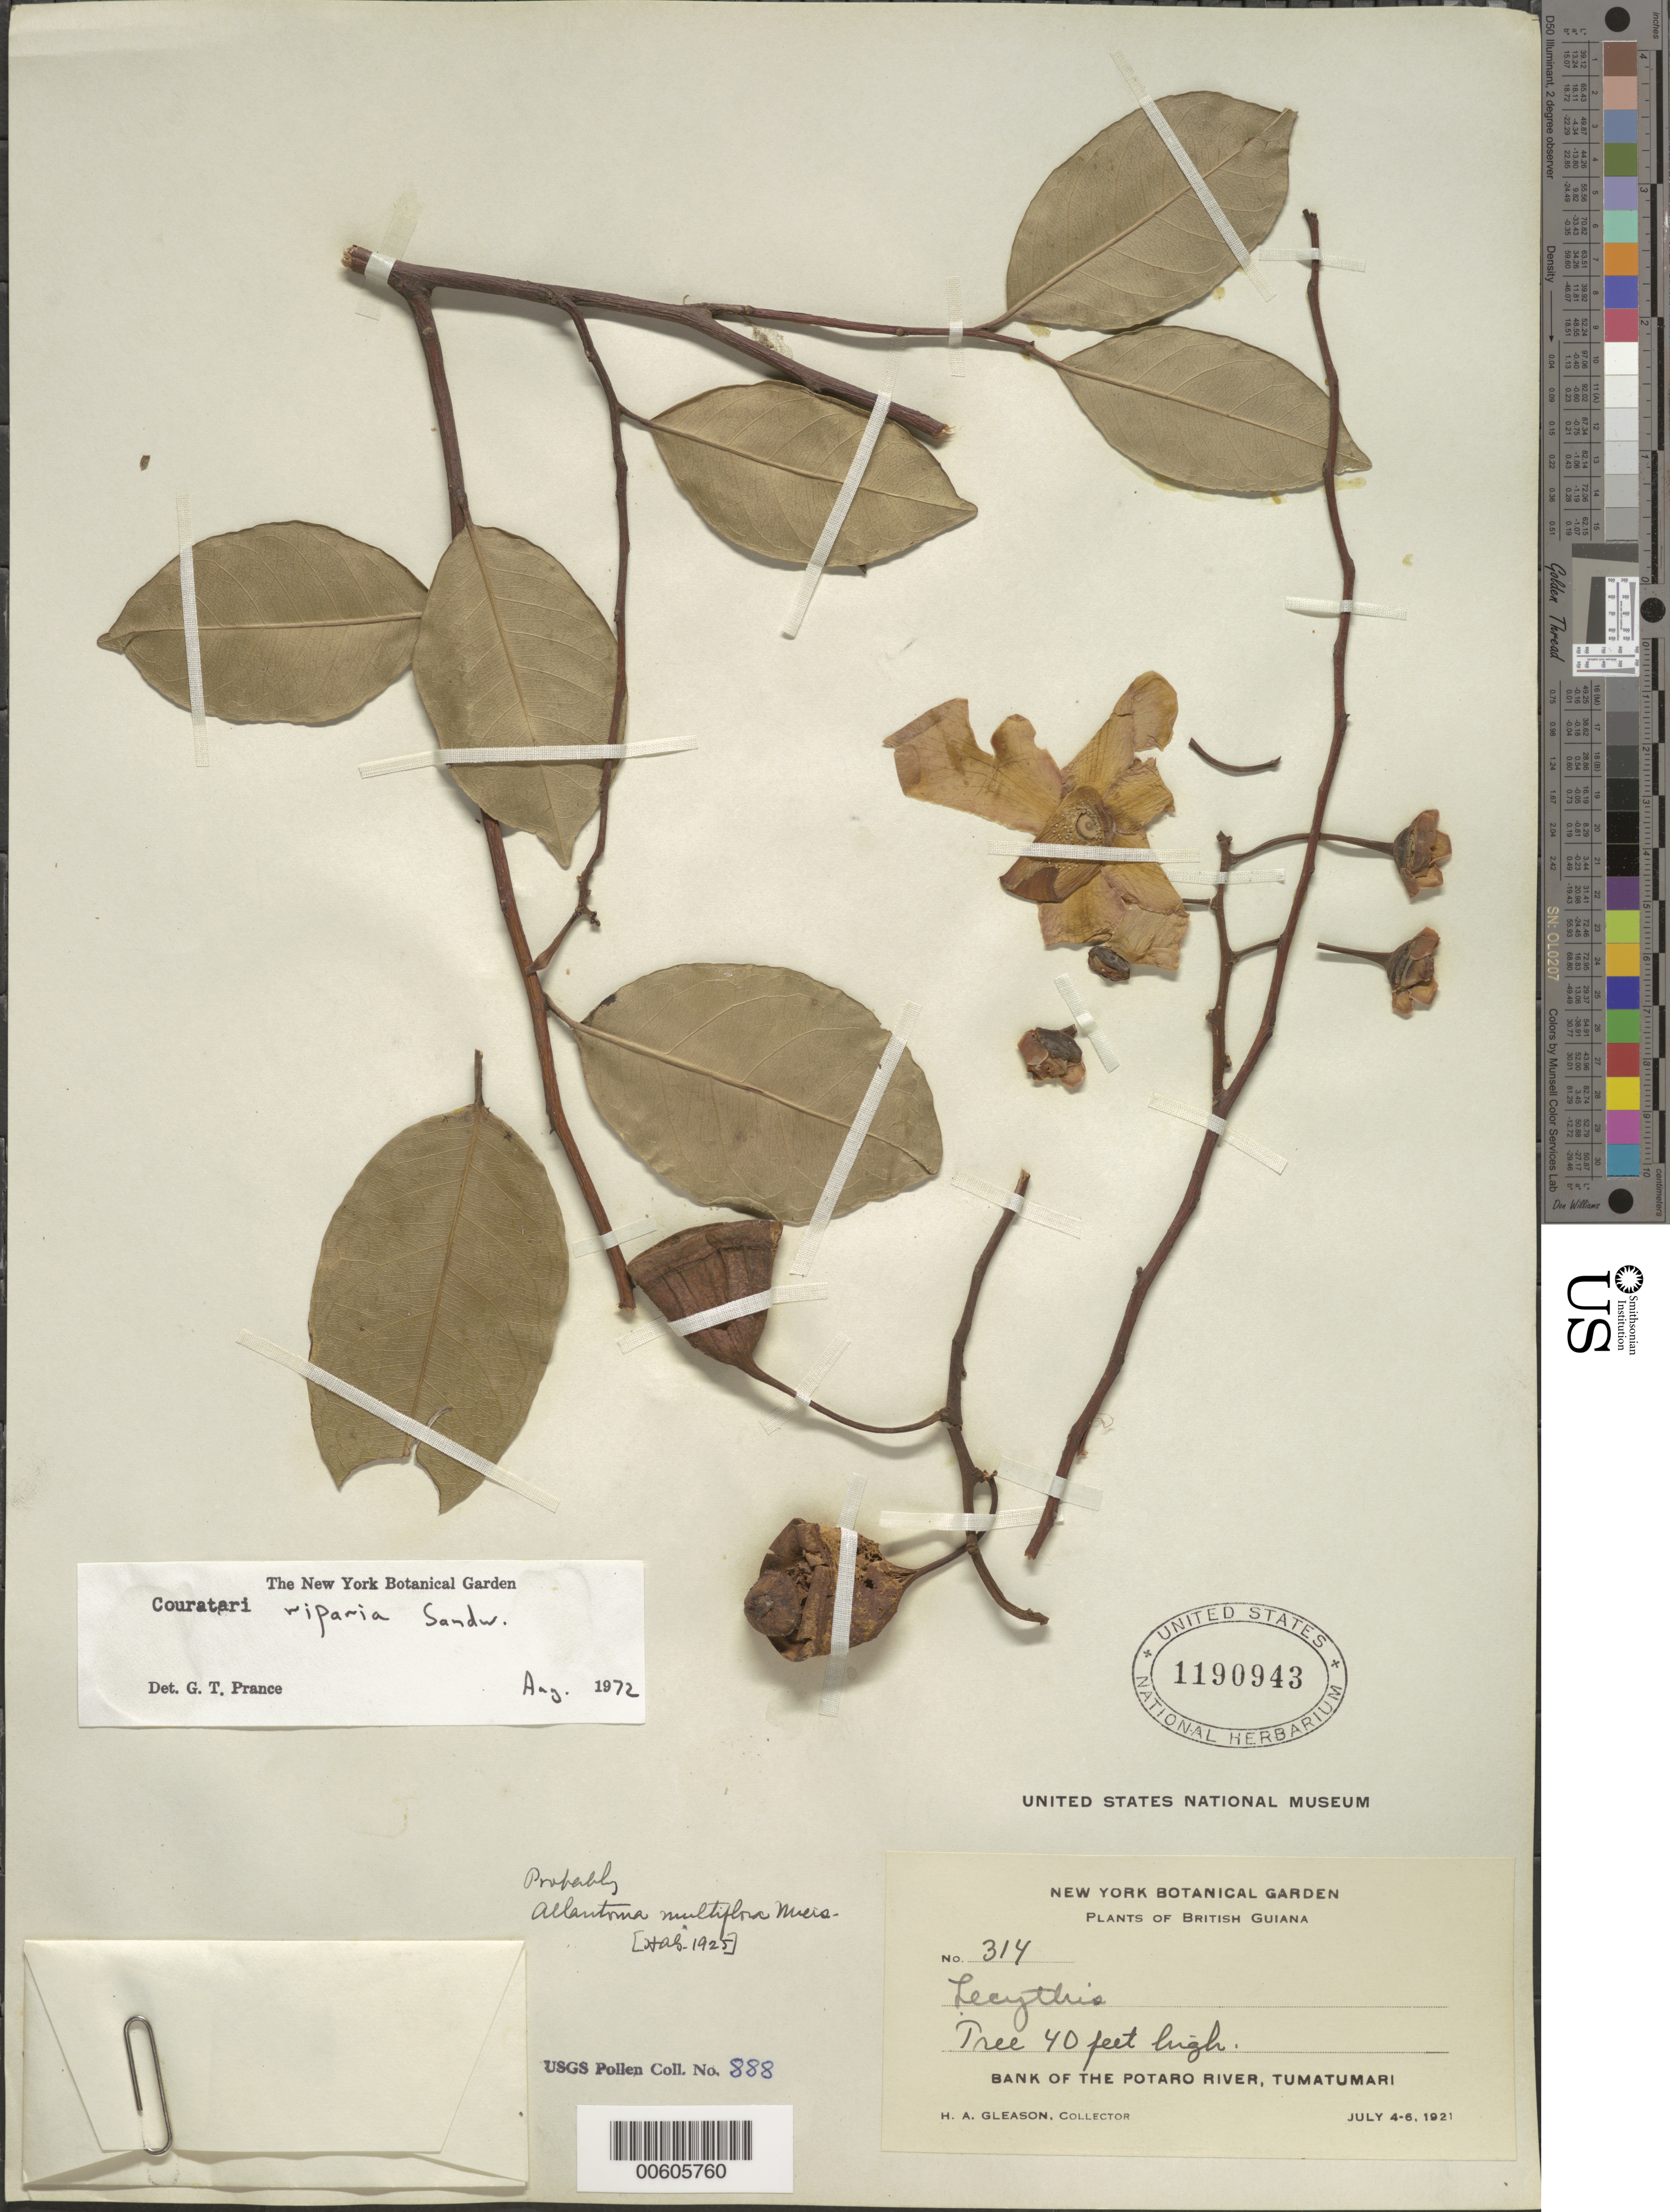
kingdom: Plantae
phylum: Tracheophyta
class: Magnoliopsida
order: Ericales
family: Lecythidaceae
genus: Couratari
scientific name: Couratari riparia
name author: Sandwith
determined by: Prance, G. T.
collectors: H. A. Gleason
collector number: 314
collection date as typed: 4-Jul-21 to 6-Jul-21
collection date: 1921-07-04/1921-07-06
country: Guyana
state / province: Potaro-Siparuni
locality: Tumatumari Village, Potaro R.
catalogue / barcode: US 1190943